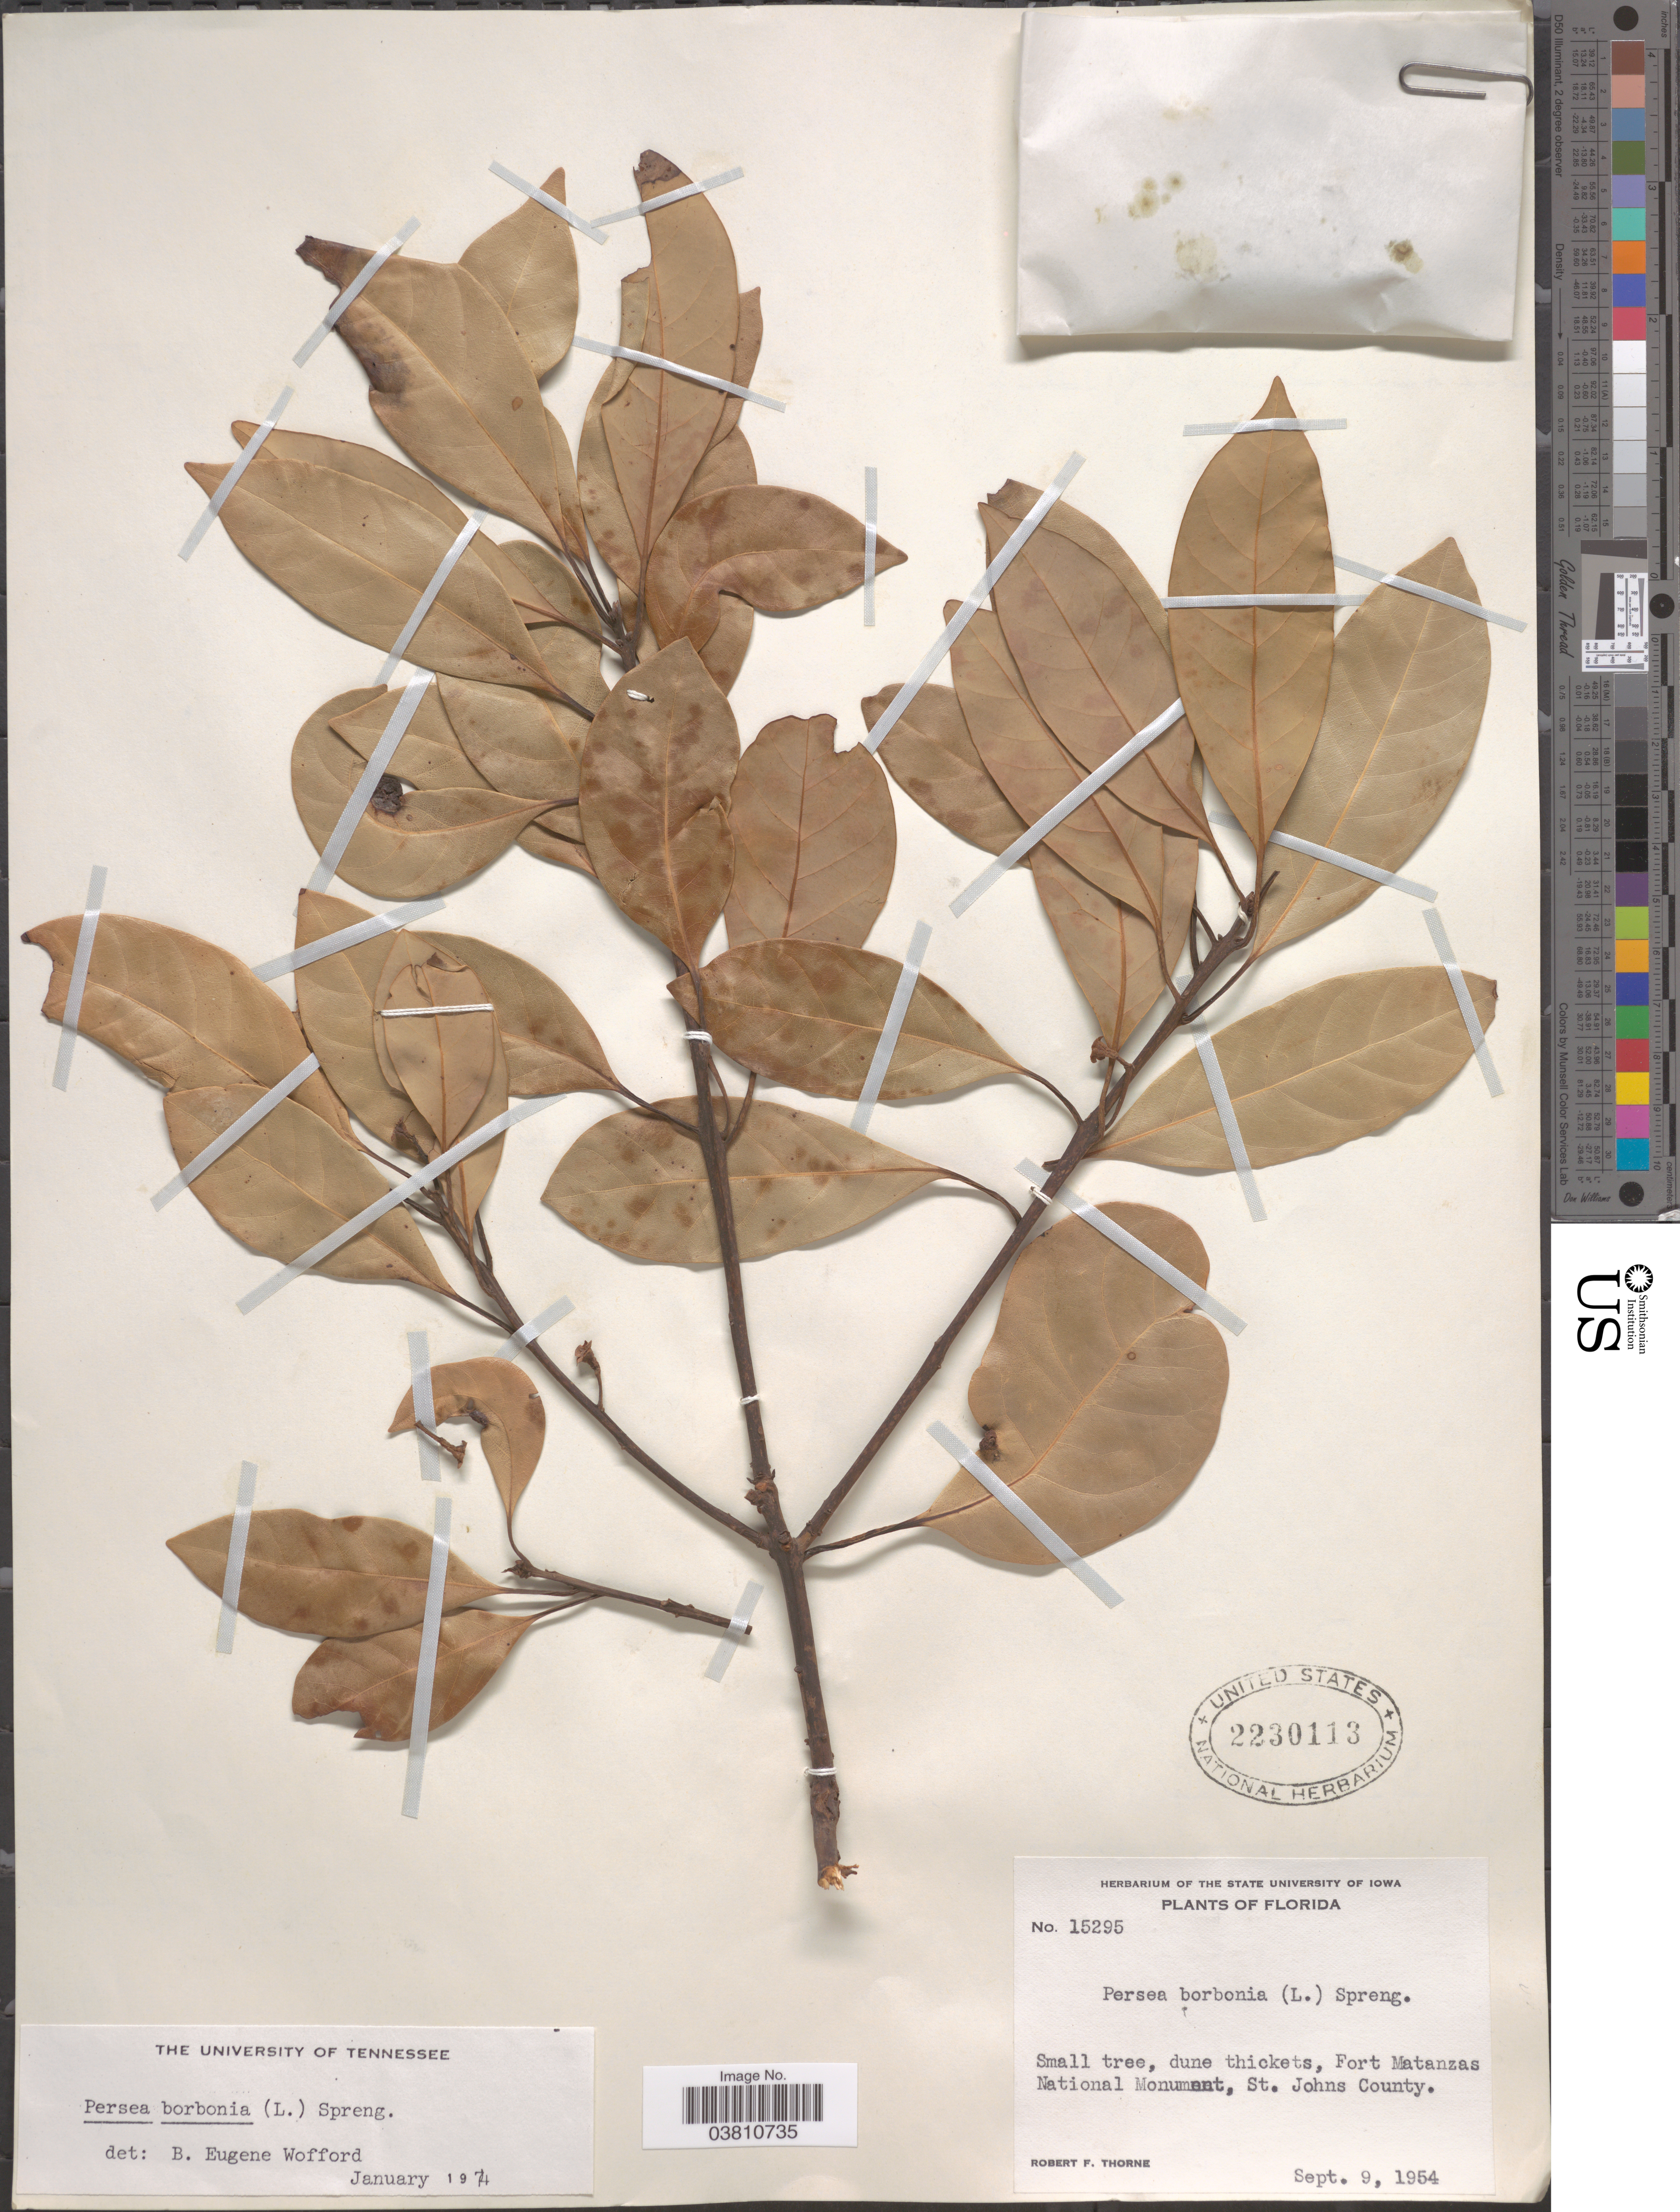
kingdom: Plantae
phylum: Tracheophyta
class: Magnoliopsida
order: Laurales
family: Lauraceae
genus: Persea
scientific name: Persea borbonia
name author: (L.) Spreng.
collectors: R. F. Thorne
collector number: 15295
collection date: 1954-09-09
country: United States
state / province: Florida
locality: Fort Matanzas National Monument, St. Johns County.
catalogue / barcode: US 2230113